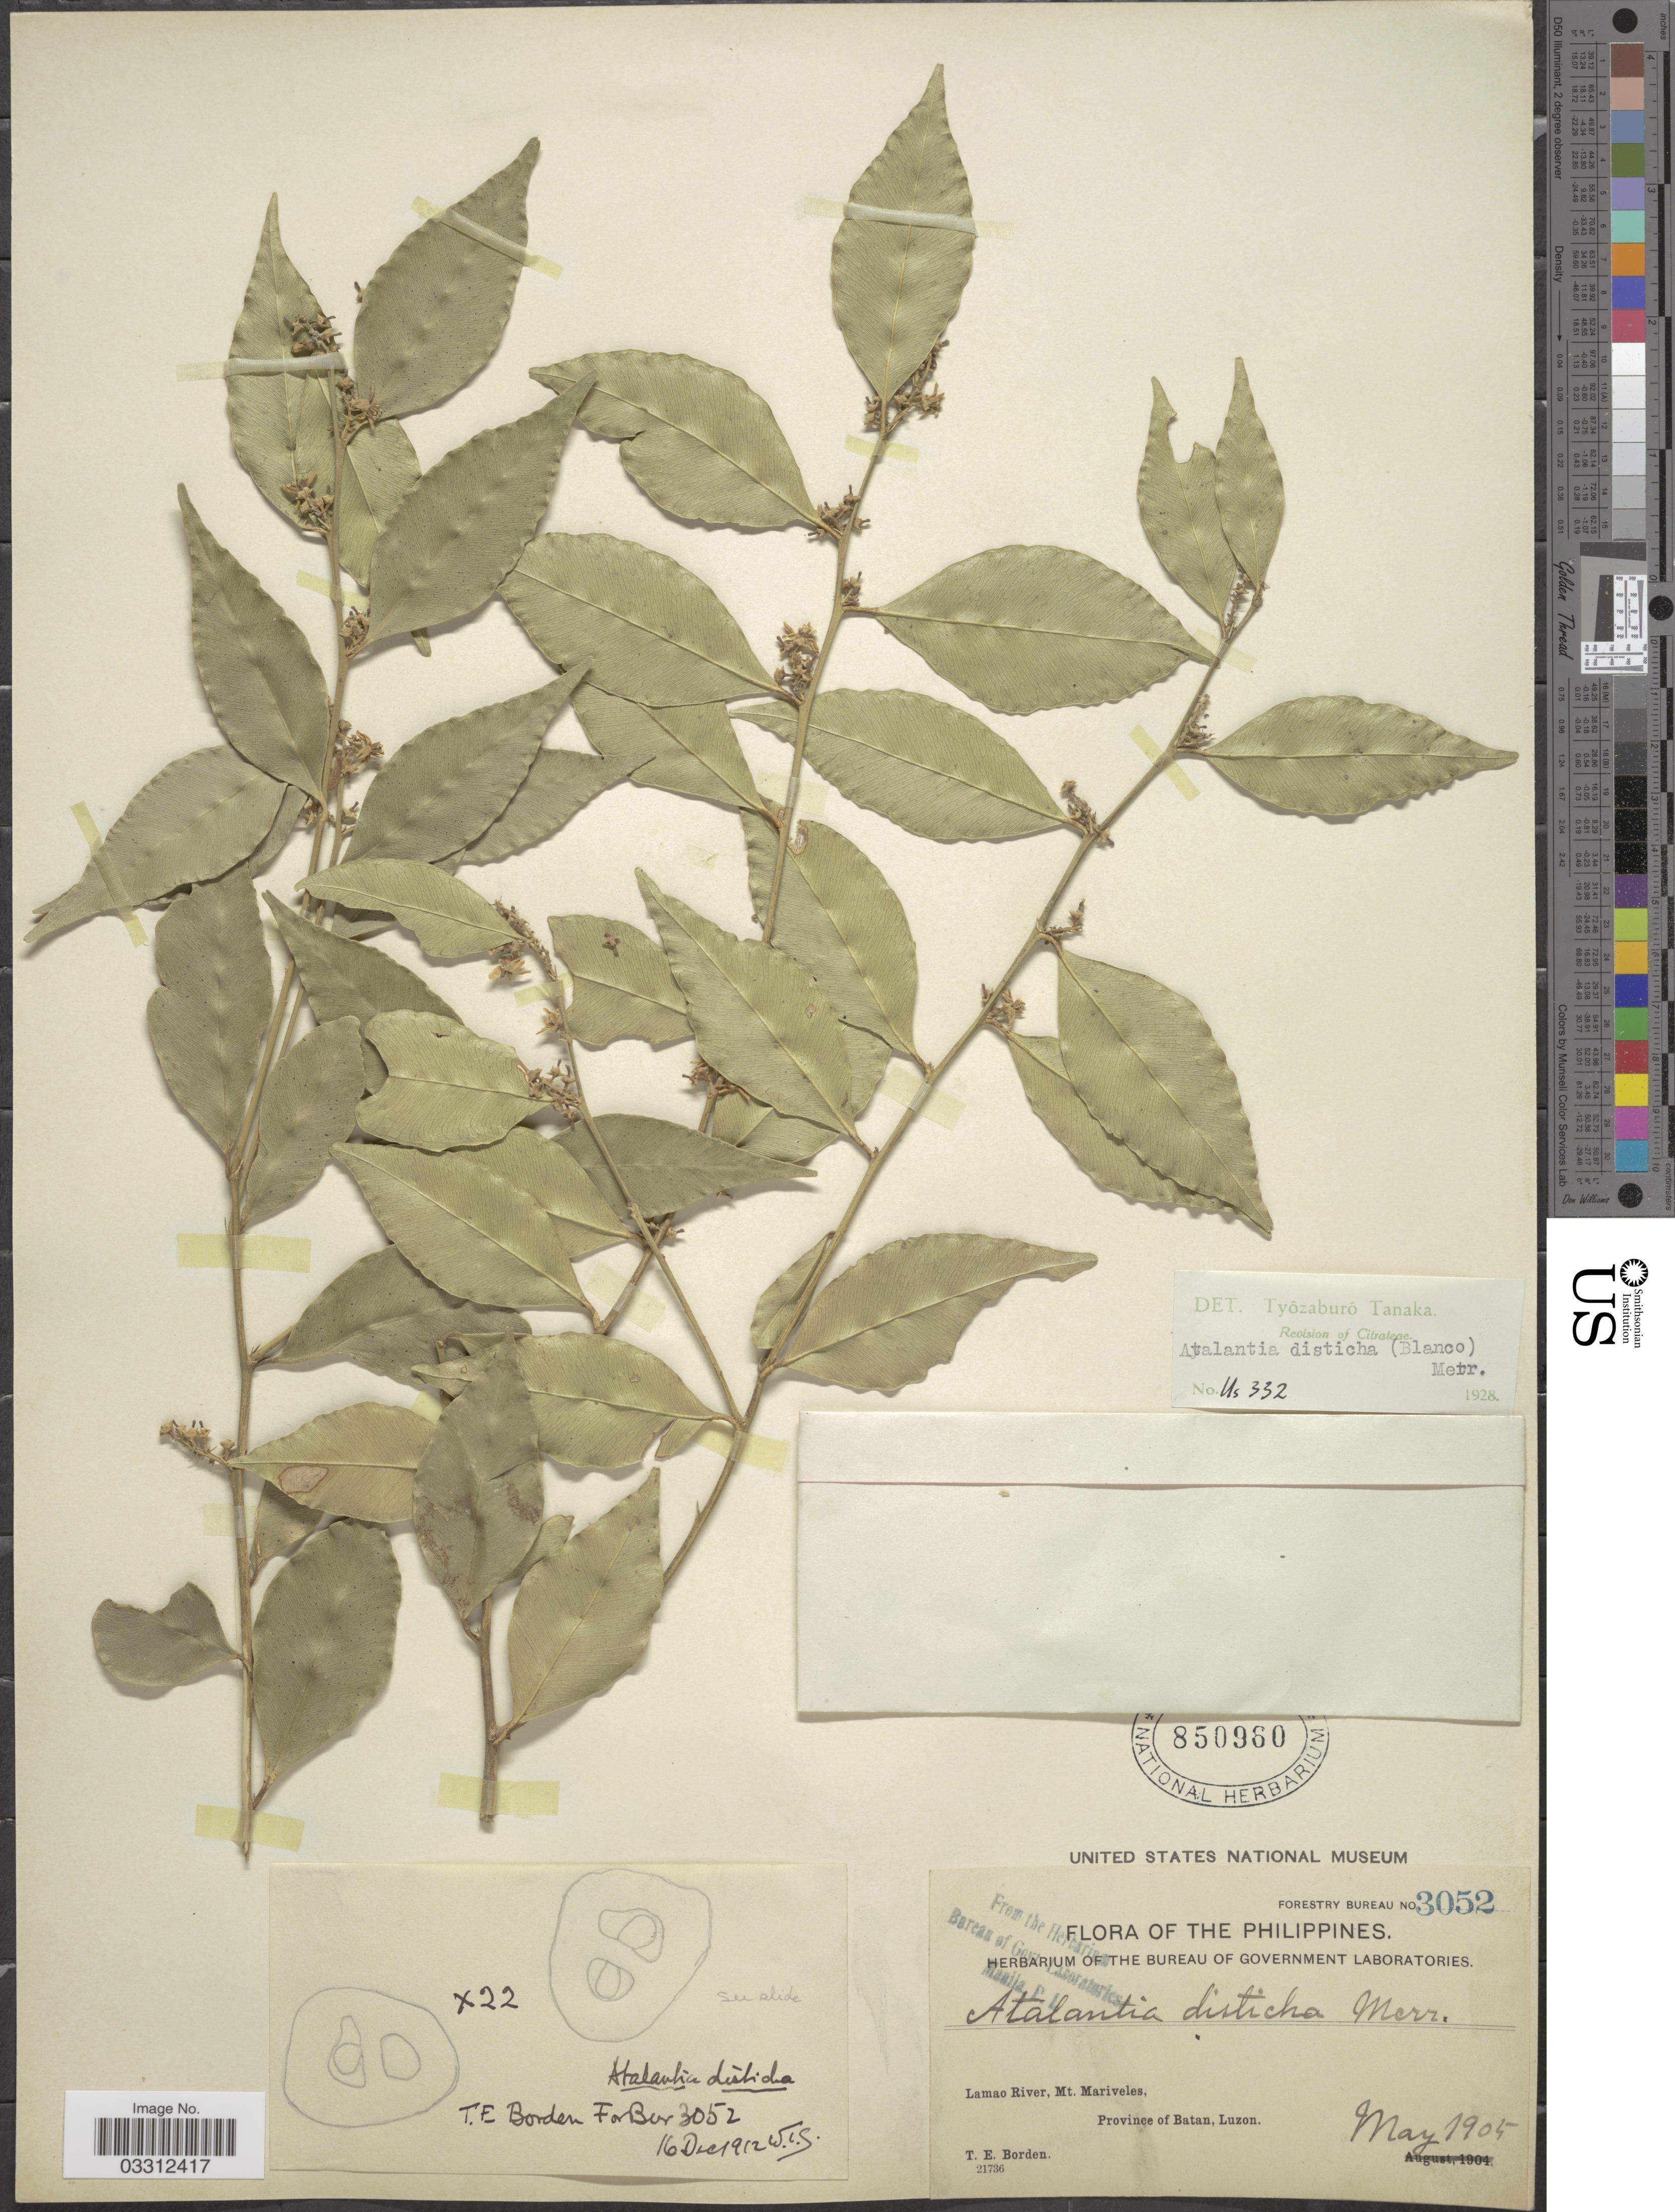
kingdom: Plantae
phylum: Tracheophyta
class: Magnoliopsida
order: Sapindales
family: Rutaceae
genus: Atalantia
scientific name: Atalantia racemosa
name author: Wight ex Hook.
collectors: T. E. Borden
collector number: Forestry Bureau 3052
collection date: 1905-05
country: Philippines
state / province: Cagayan Valley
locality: Lamao River, Mt. Mariveles, Province of Batan, Luzon.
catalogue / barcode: US 850960